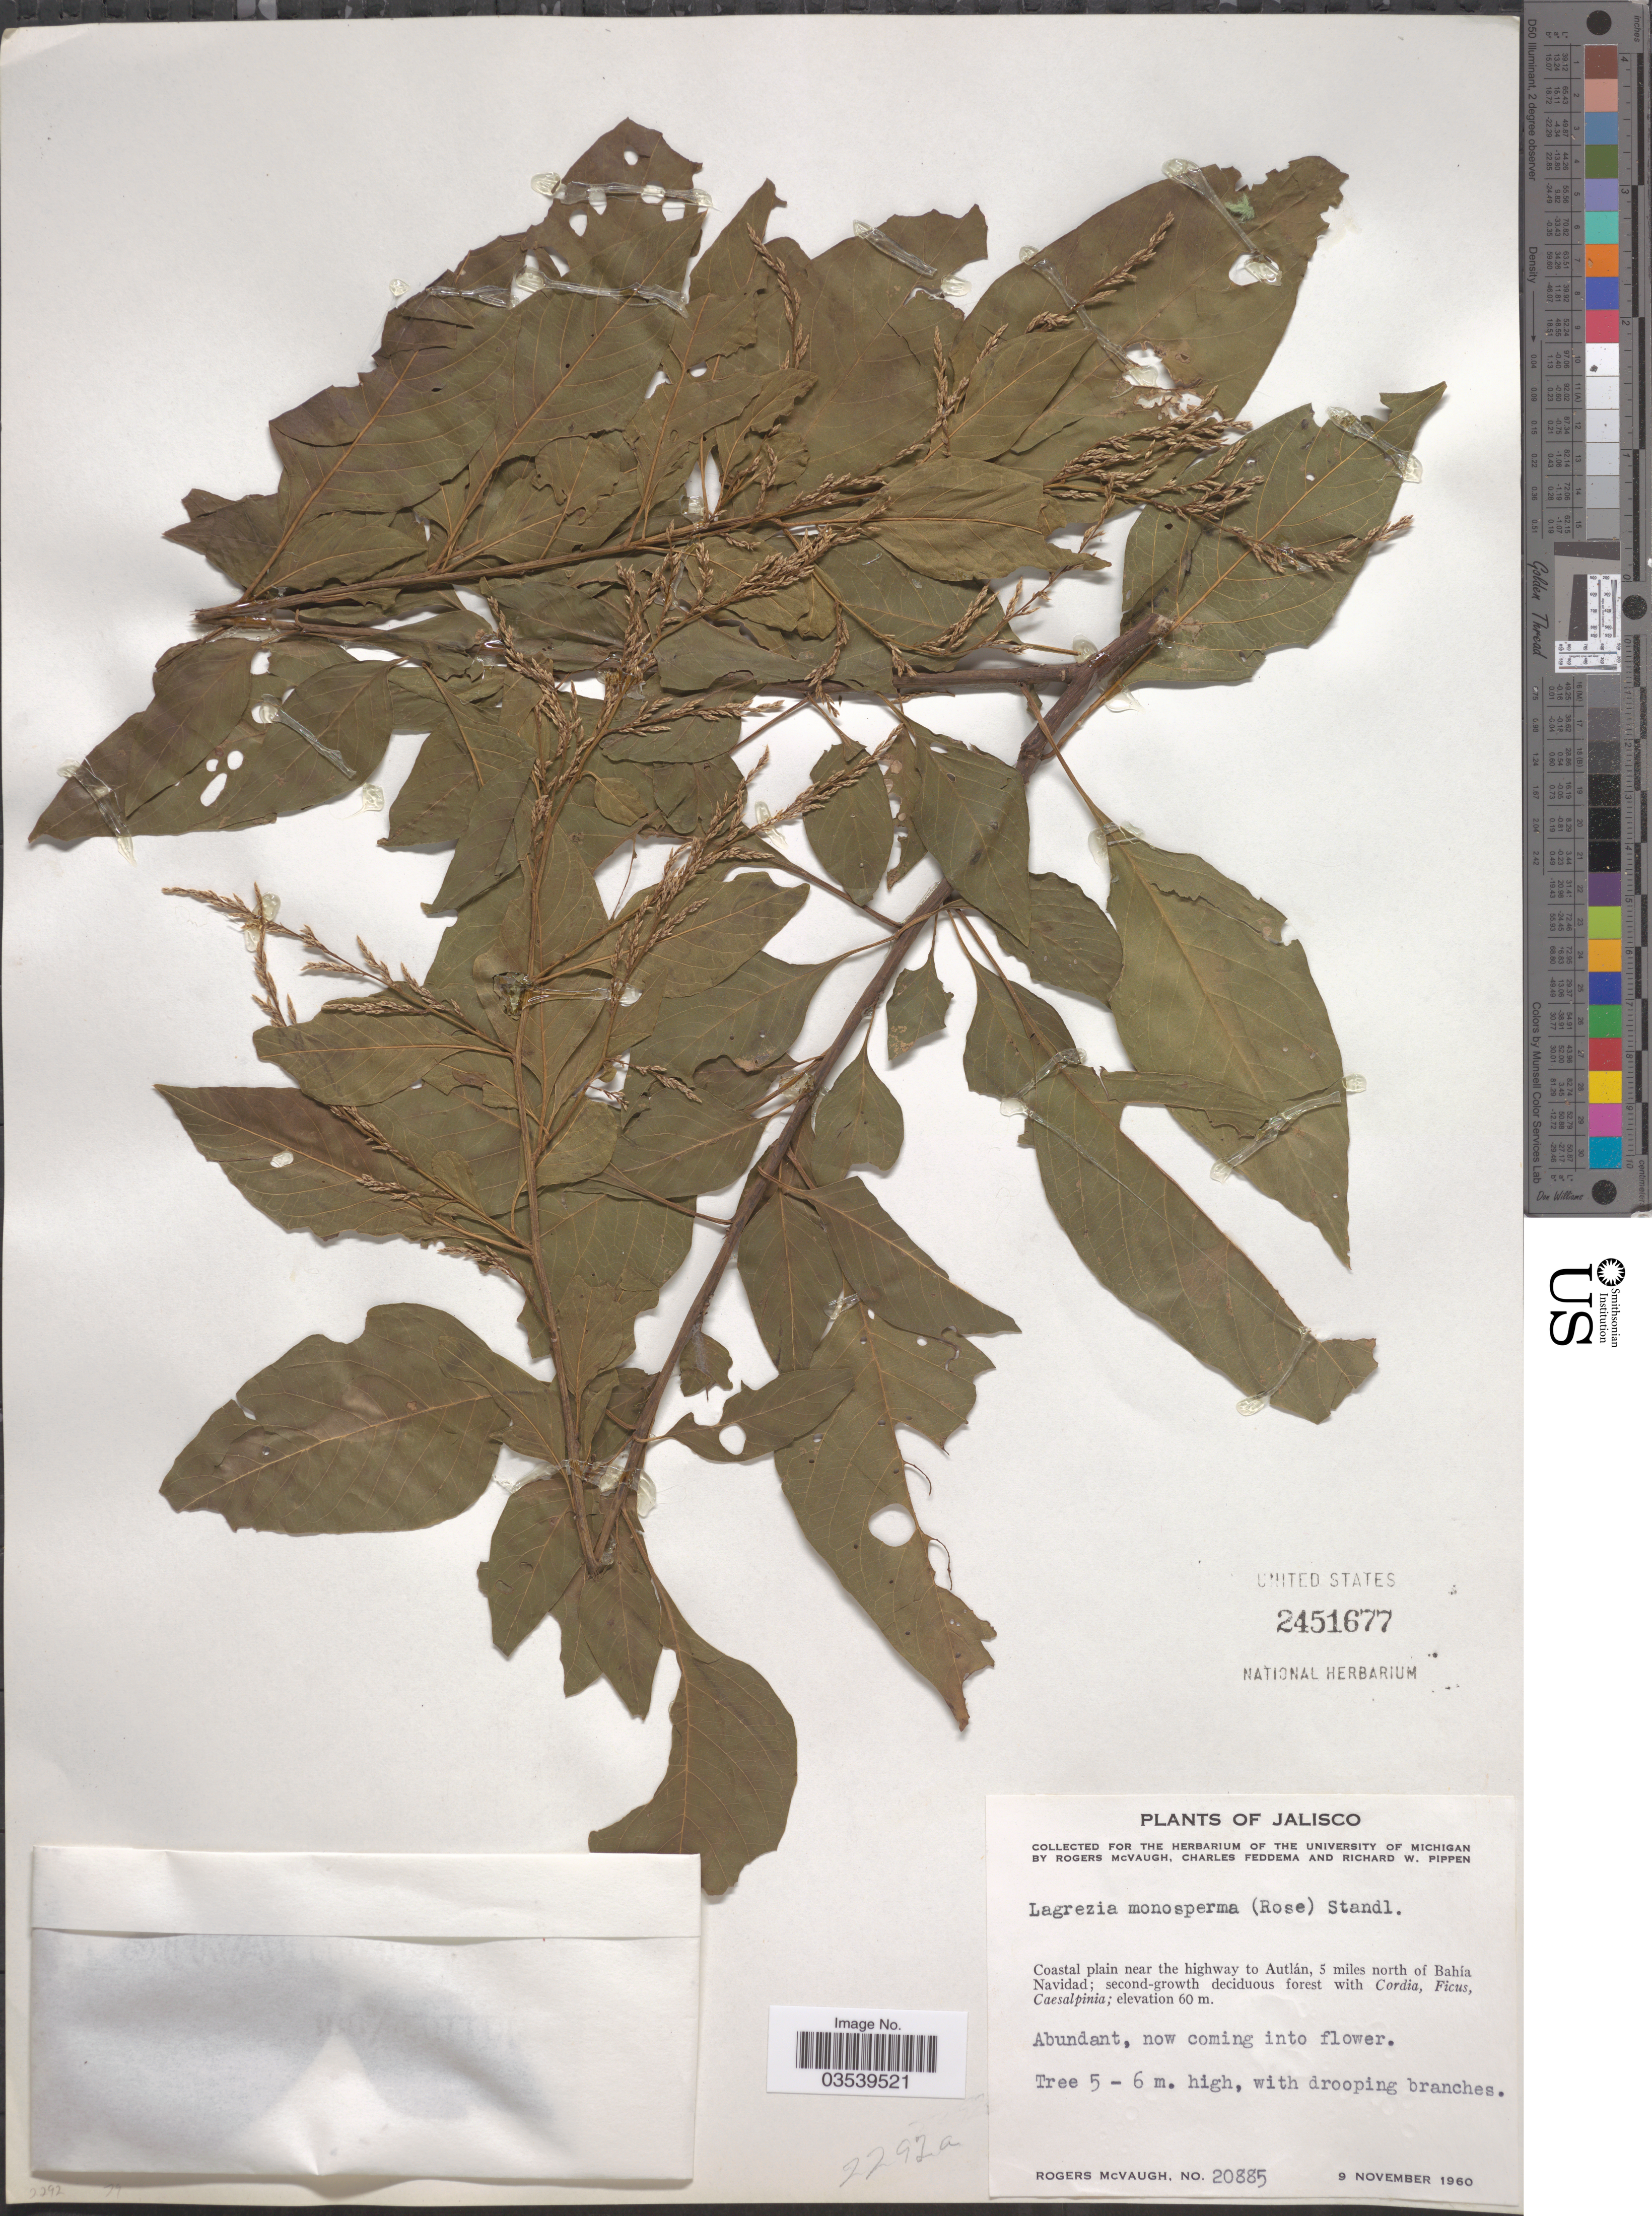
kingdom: Plantae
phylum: Tracheophyta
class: Magnoliopsida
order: Caryophyllales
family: Amaranthaceae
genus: Lagrezia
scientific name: Lagrezia monosperma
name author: (Rose) Standl.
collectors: R. McVaugh, C. Feddema & R. W. Pippen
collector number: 20885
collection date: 1960-11-09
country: Mexico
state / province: Jalisco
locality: Coastal plain near the highway to Autlán, 5 miles north of Bahía Navidad.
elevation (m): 60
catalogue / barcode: US 2451677